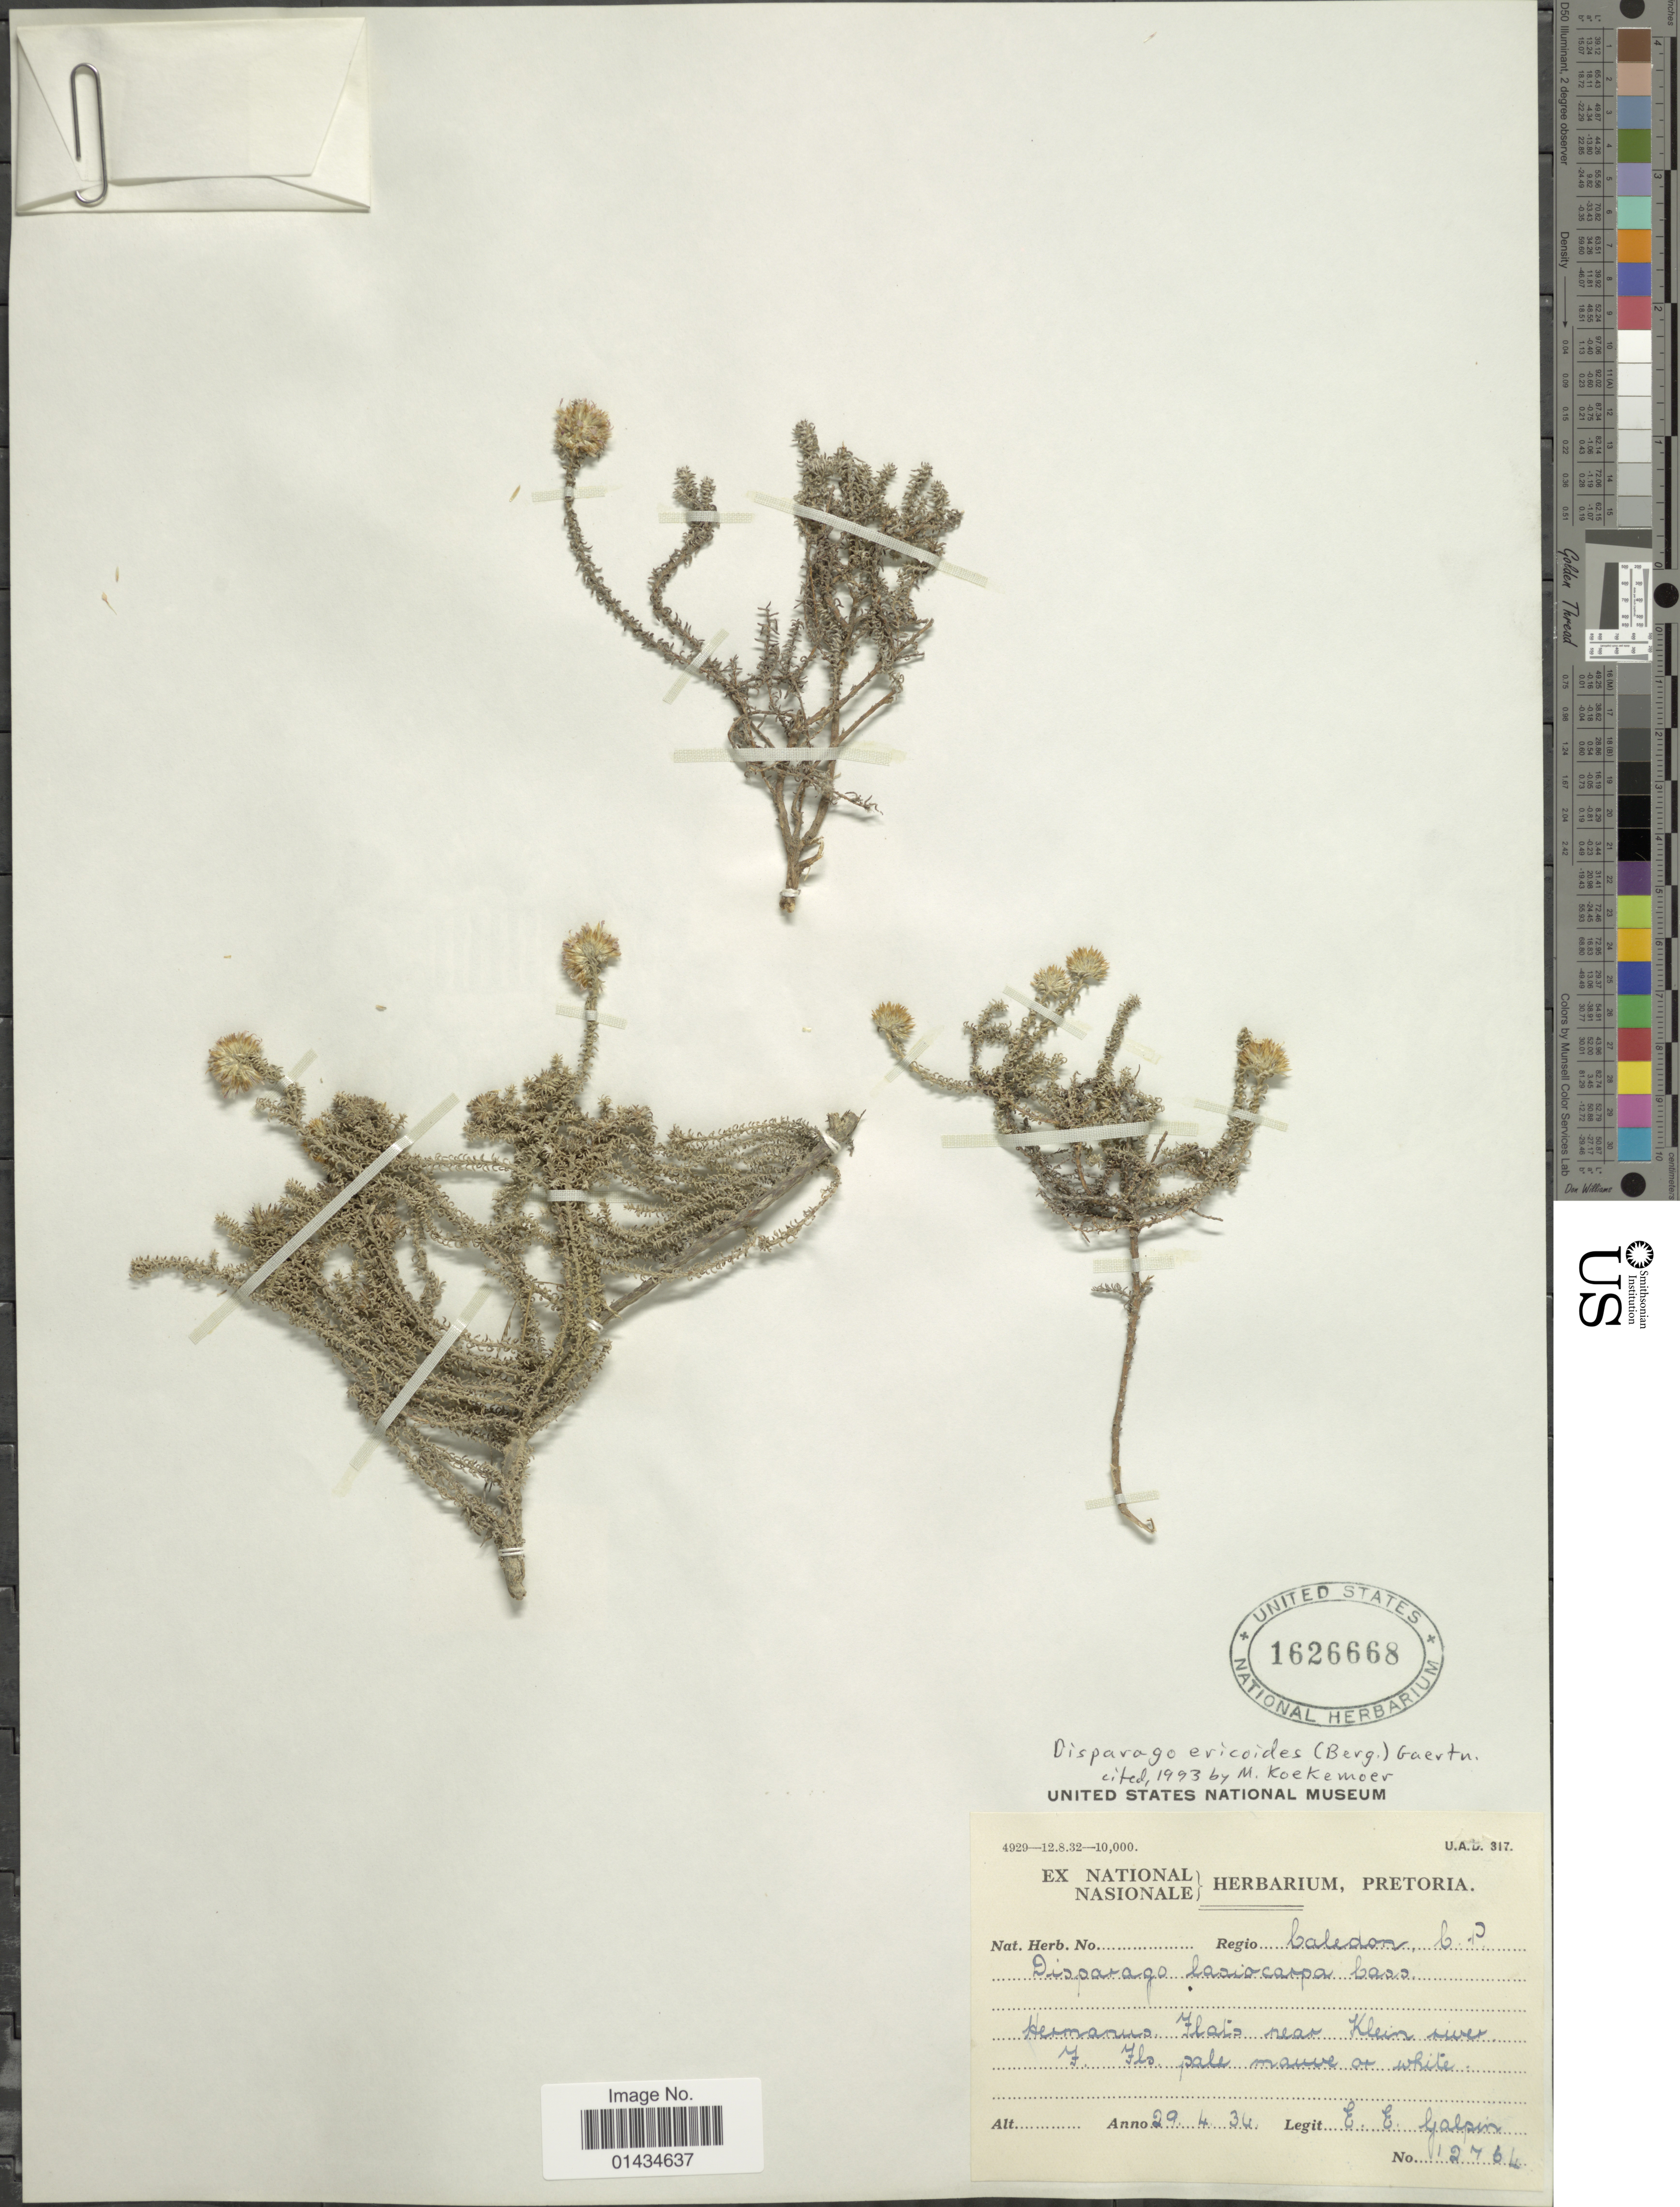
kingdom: Plantae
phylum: Tracheophyta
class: Magnoliopsida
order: Asterales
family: Asteraceae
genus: Disparago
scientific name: Disparago ericoides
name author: Gaertn.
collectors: E. Galpin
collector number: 12764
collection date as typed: Transcribed d/m/y: 29/4/34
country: South Africa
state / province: Western Cape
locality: Celedon, Hermanus Flats near Klein river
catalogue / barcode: US 1626668